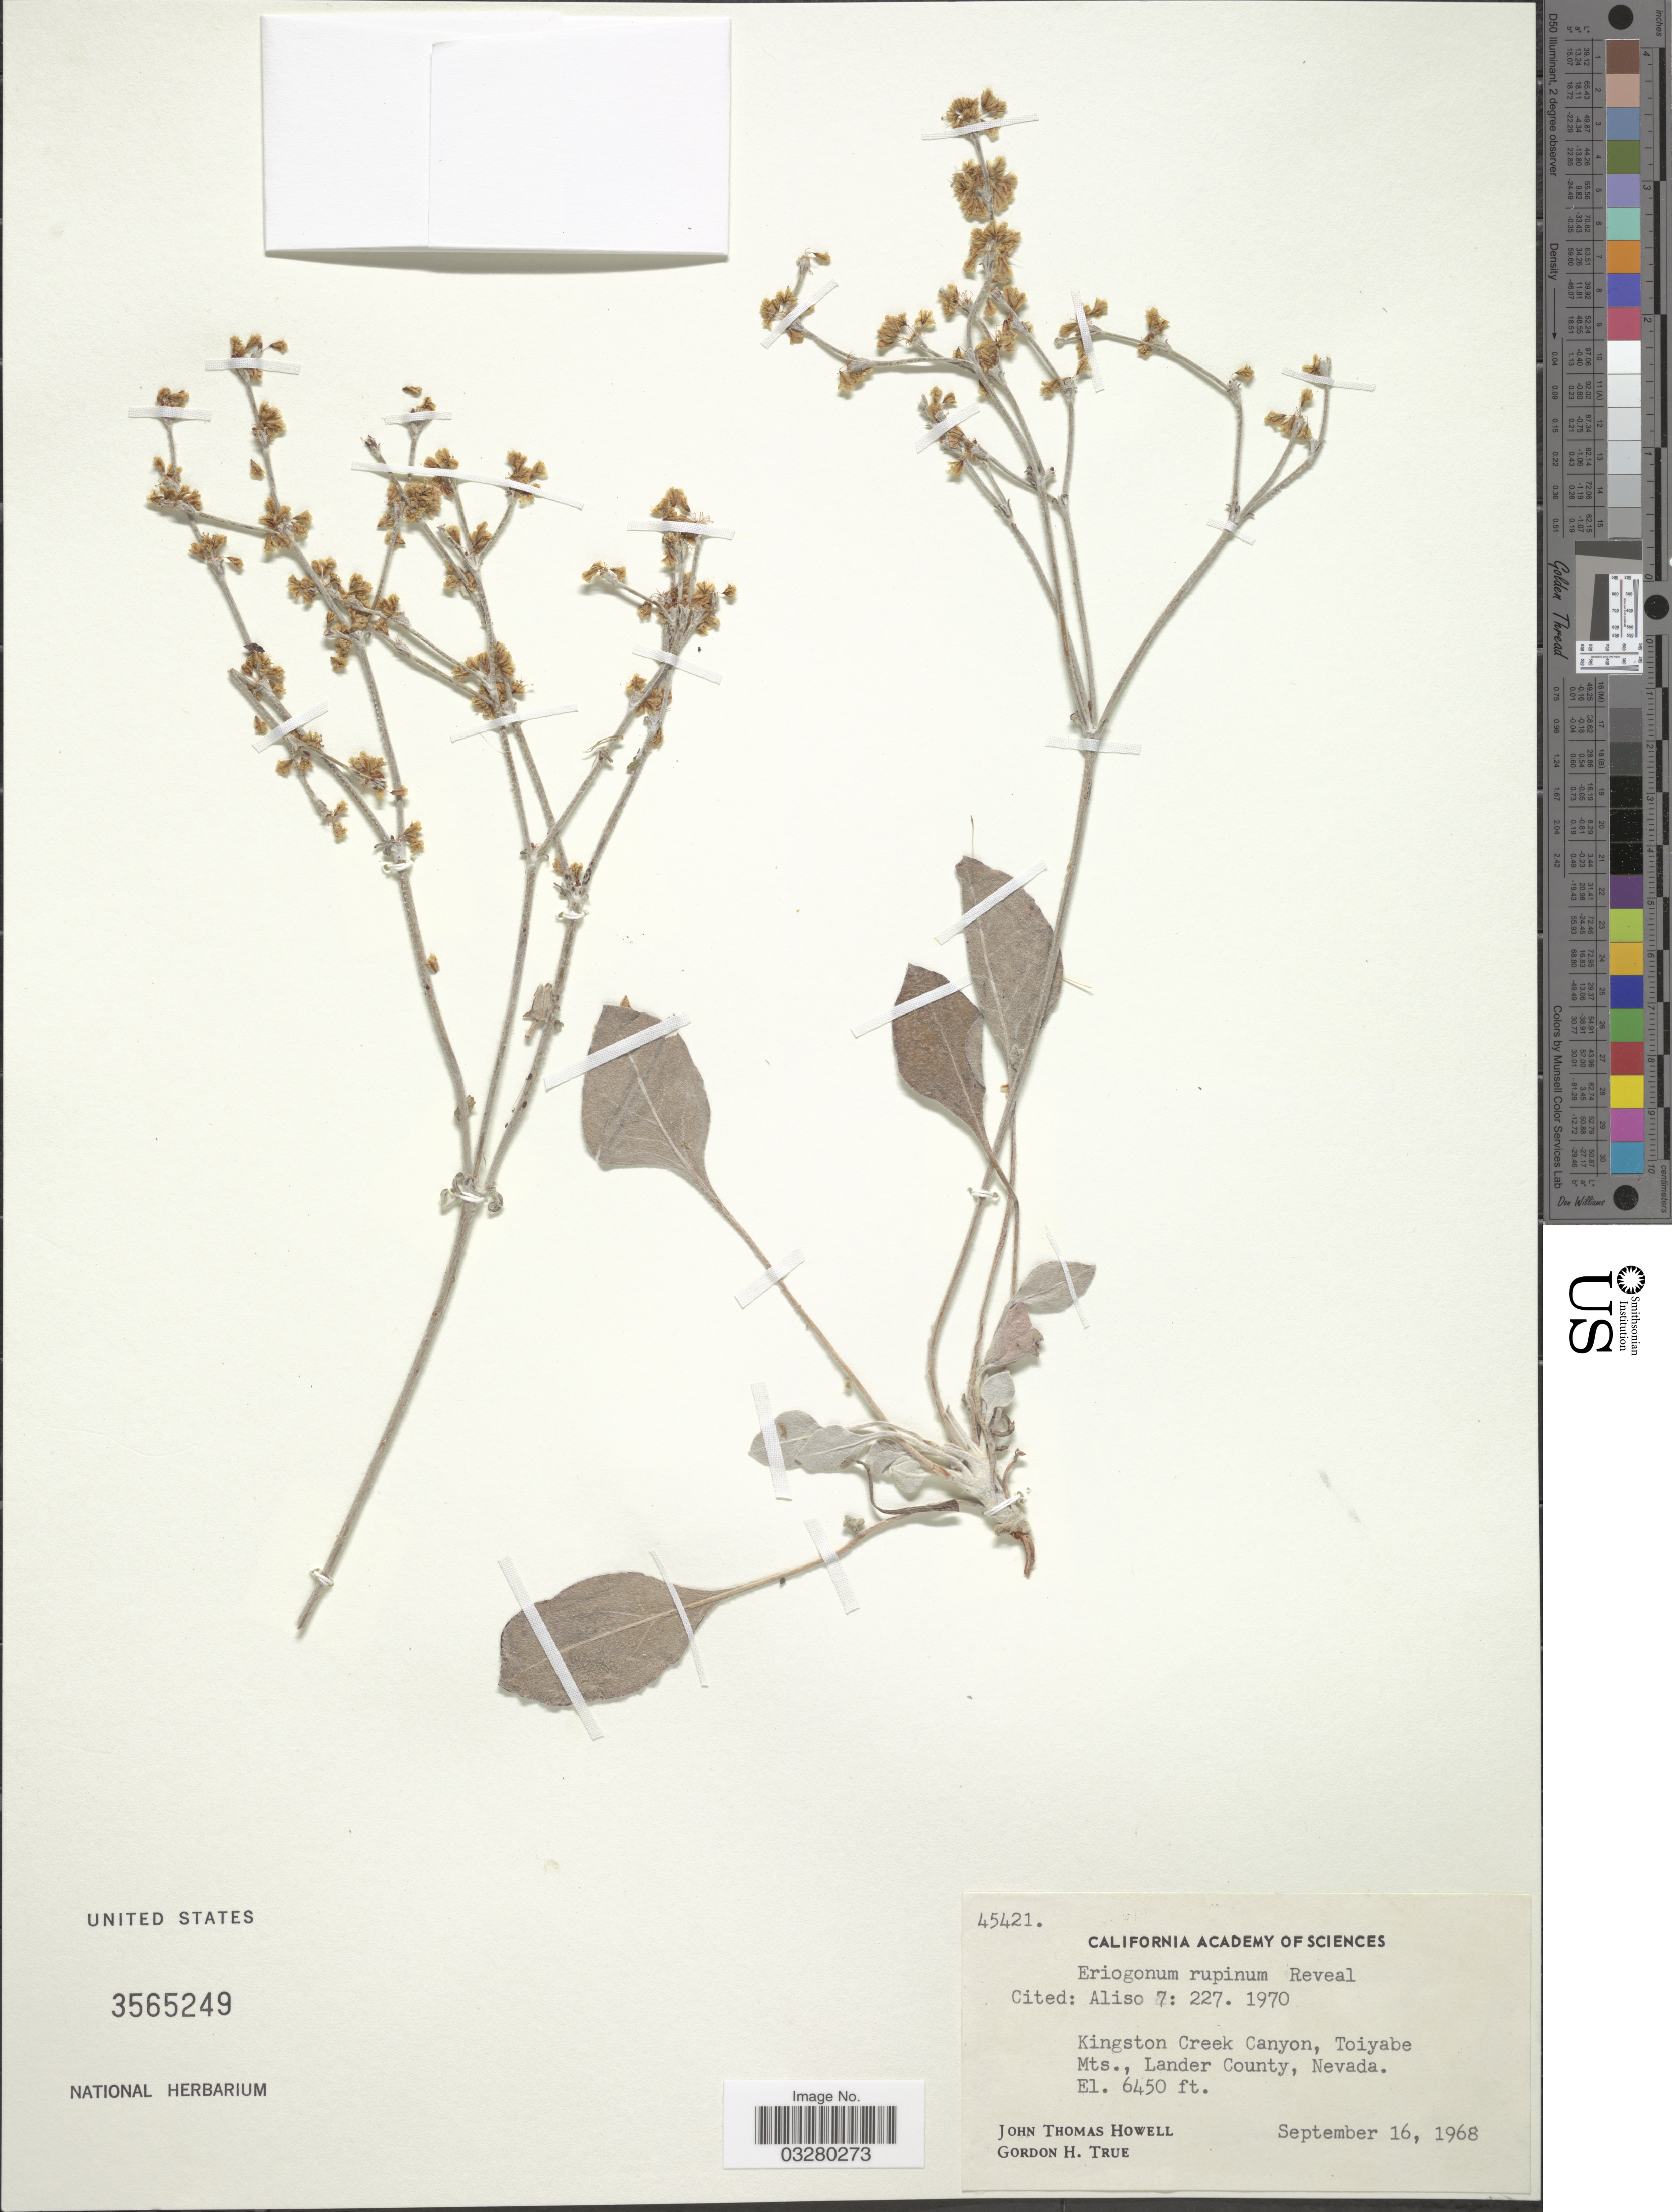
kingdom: Plantae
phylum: Tracheophyta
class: Magnoliopsida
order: Caryophyllales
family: Polygonaceae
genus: Eriogonum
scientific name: Eriogonum rupinum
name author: Reveal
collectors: J. T. Howell & G. H. True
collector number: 45421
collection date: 1968-09-16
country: United States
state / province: Nevada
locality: Kingston Creek Canyon, Toiyabe Mts., Lander County.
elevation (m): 1966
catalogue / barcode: US 3565249